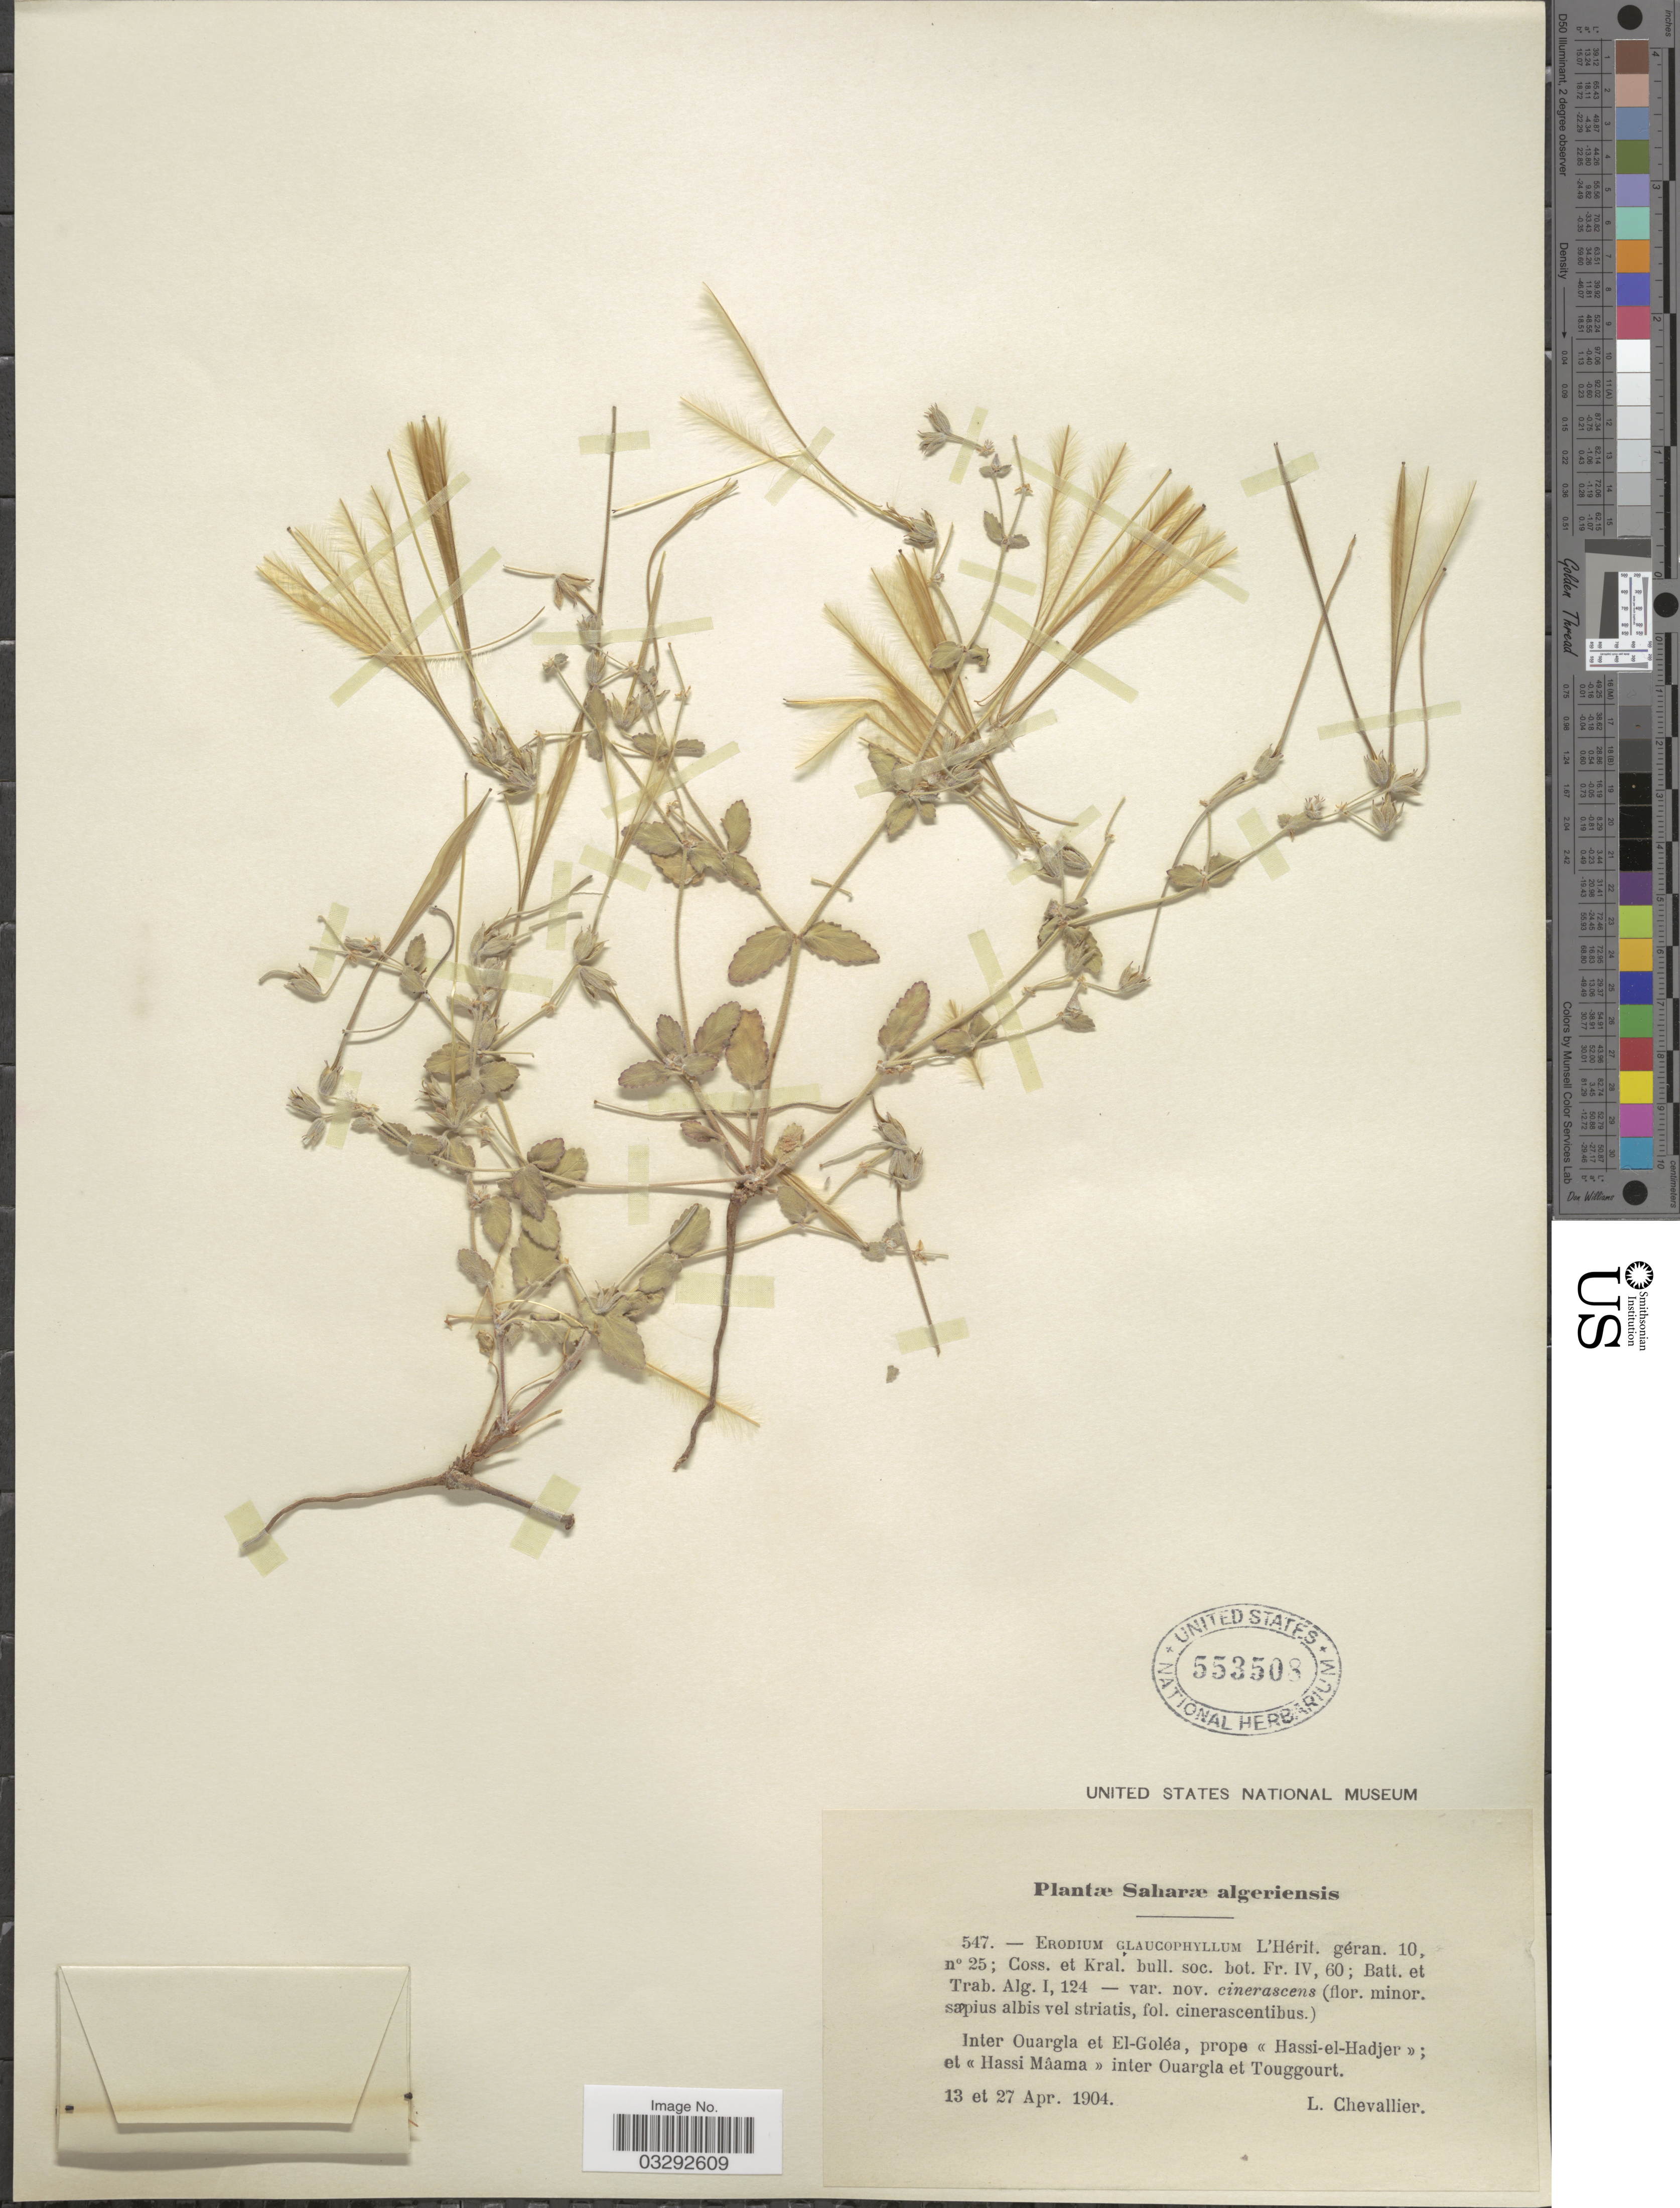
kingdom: Plantae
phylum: Tracheophyta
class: Magnoliopsida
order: Geraniales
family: Geraniaceae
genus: Erodium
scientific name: Erodium glaucophyllum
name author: (L.) L'Hér.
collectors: L. Chevallier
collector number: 547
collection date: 1904-04-13/1904-04-27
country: Algeria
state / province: Ouargla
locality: Saharæ algeriensis. Inter Ouargla et El-Goléa, prope Hassi-el-Hadjer; et Hassi Mâama inter Ouargla et Touggourt.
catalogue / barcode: US 553508